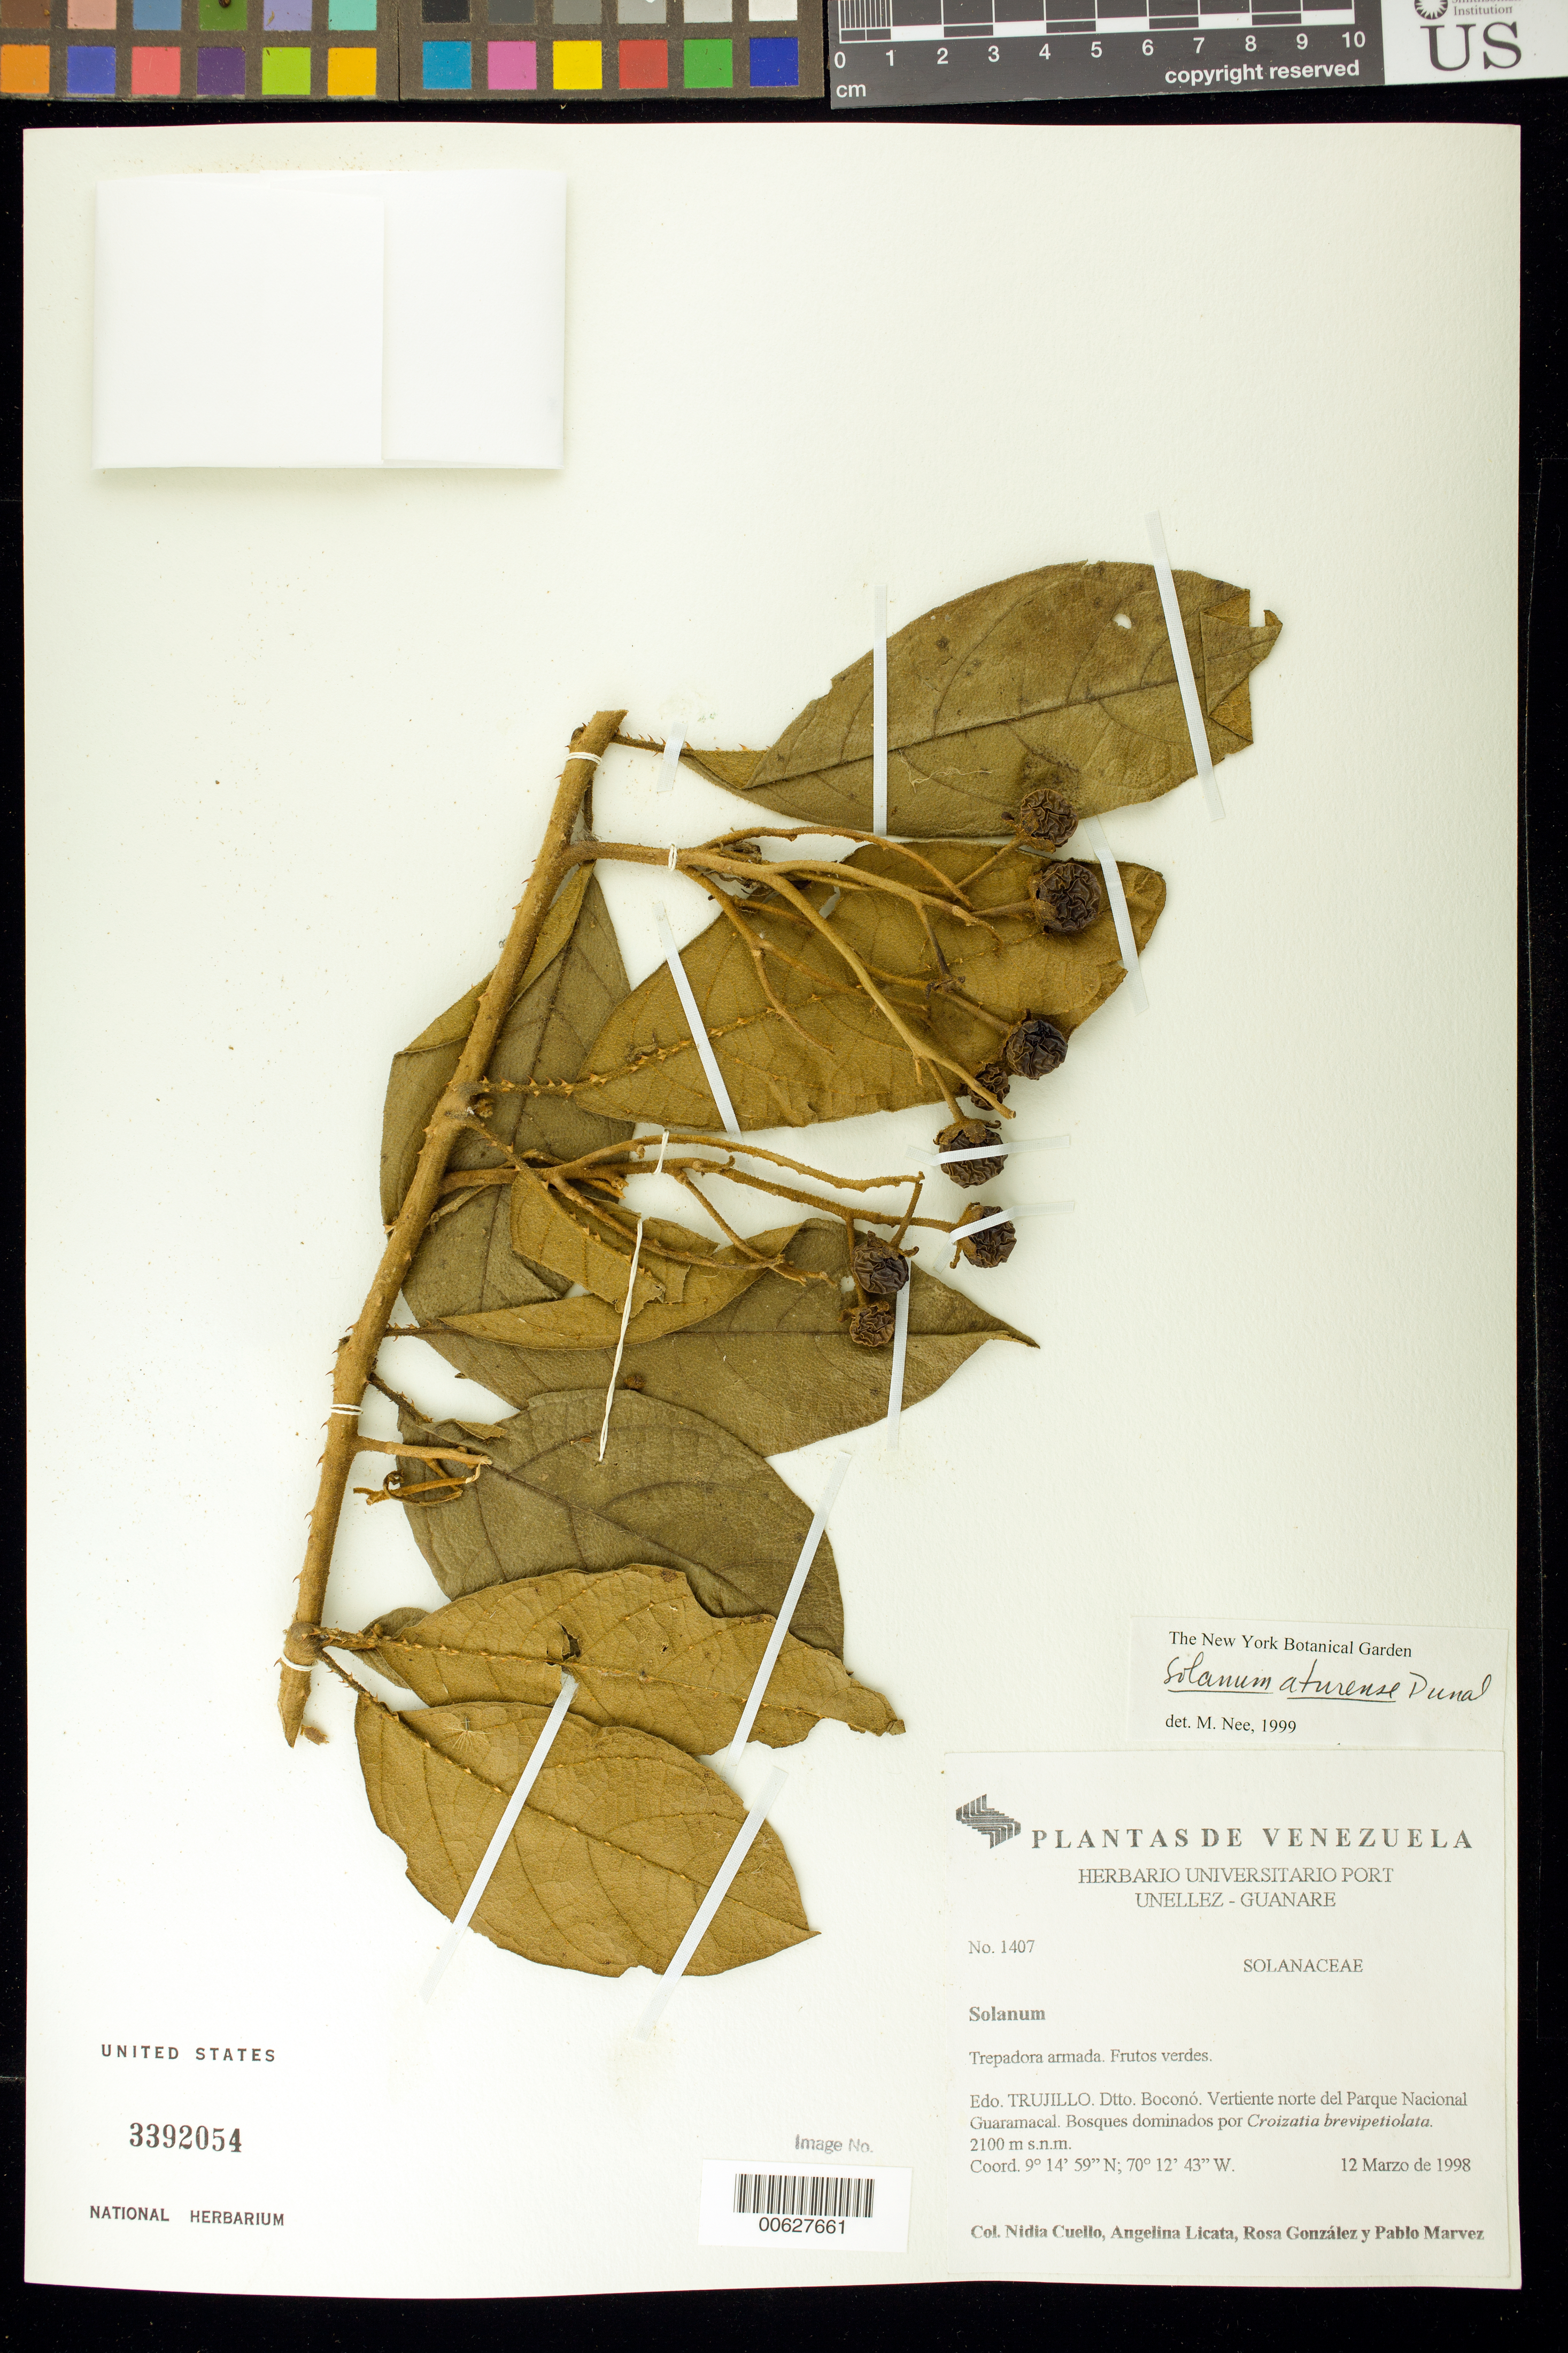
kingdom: Plantae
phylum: Tracheophyta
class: Magnoliopsida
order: Solanales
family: Solanaceae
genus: Solanum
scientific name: Solanum aturense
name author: Humb. & Bonpl. ex Dunal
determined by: Nee, Michael H.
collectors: N. L. Cuello, A. Licata, R. González & P. Marvez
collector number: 1407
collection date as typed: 12 Mar 1998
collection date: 1998-03-12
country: Venezuela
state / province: Trujillo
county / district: Boconó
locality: Parque Nacional Guaramacal, vertiente N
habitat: Bosques dominados por Croizatia brevipetiloata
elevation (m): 2100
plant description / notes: PORT, US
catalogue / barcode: US 3392054